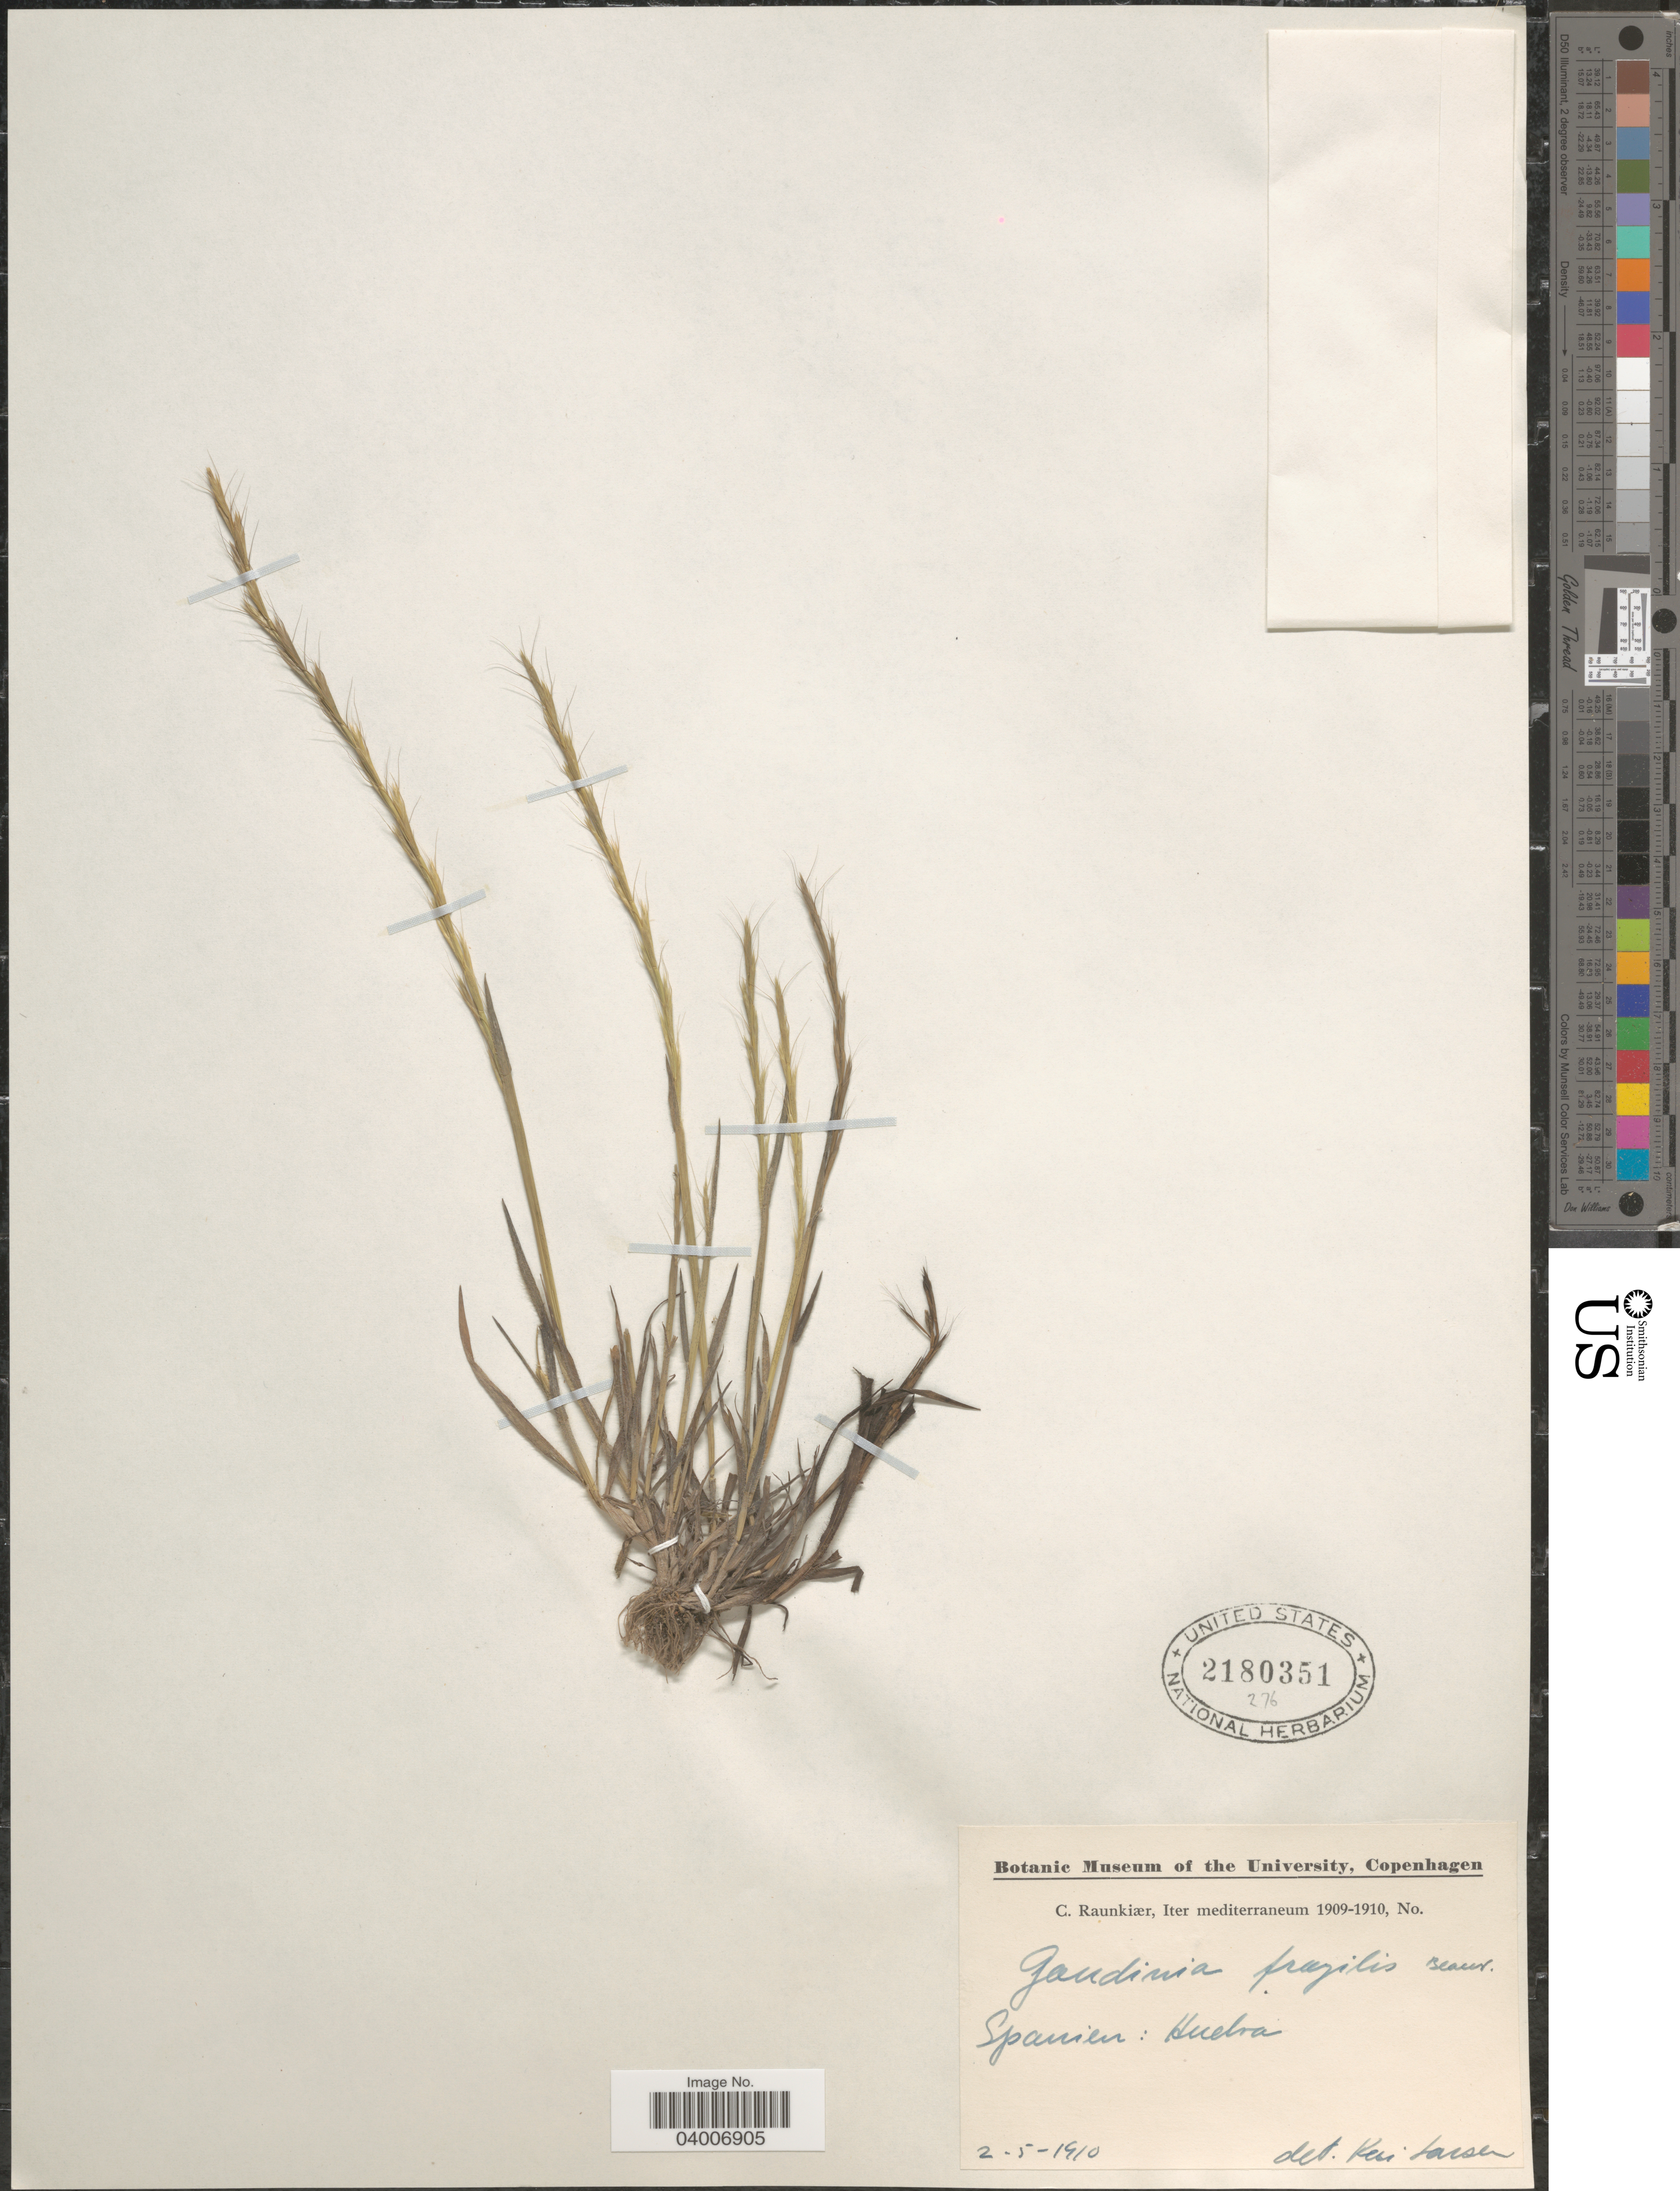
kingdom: Plantae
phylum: Tracheophyta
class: Liliopsida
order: Poales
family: Poaceae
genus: Gaudinia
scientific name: Gaudinia fragilis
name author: (L.) P. Beauv.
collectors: C. Raunkiær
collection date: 1910-05-02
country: Spain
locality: Iter mediterraneum. Spanien: Huebra.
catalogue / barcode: US 2180351